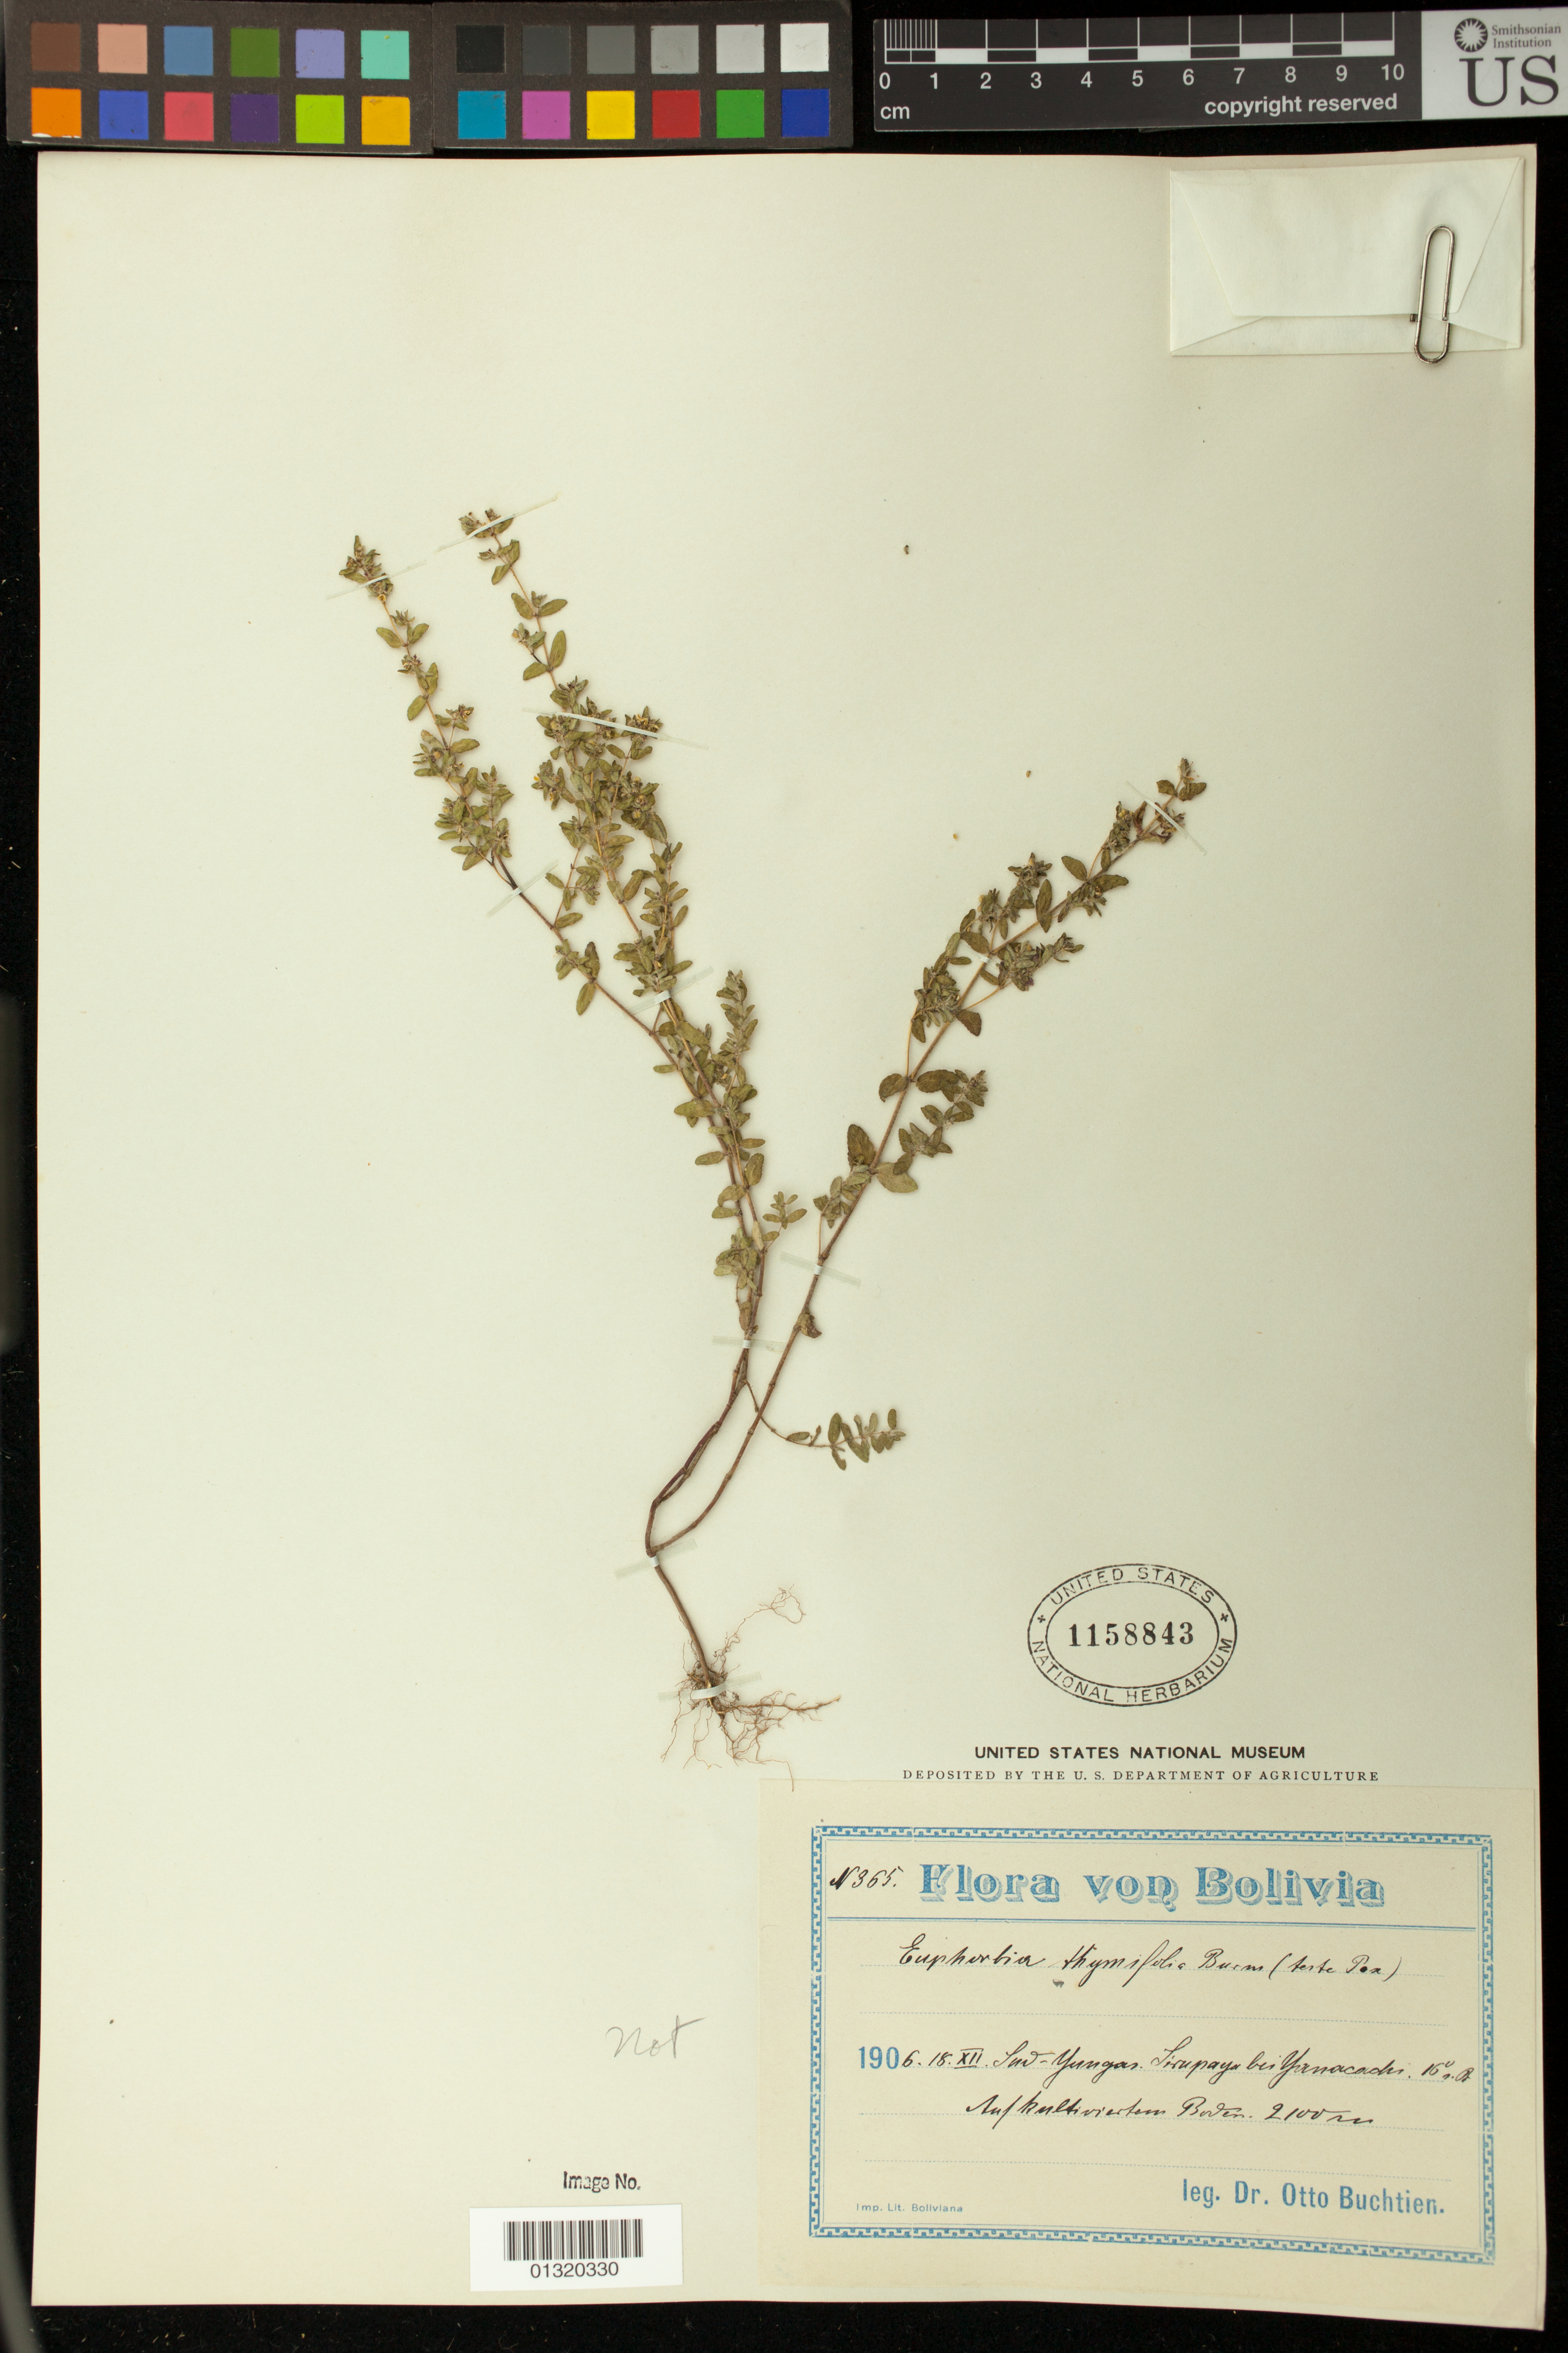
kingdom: Plantae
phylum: Tracheophyta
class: Magnoliopsida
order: Malpighiales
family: Euphorbiaceae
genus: Euphorbia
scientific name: Euphorbia lorentzii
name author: Müll. Arg.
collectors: O. Buchtien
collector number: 365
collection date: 1906-12-18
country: Bolivia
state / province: La Paz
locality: Sud-Yungas. Sirupaya bei Yunacachi.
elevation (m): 2100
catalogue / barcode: US 1158843